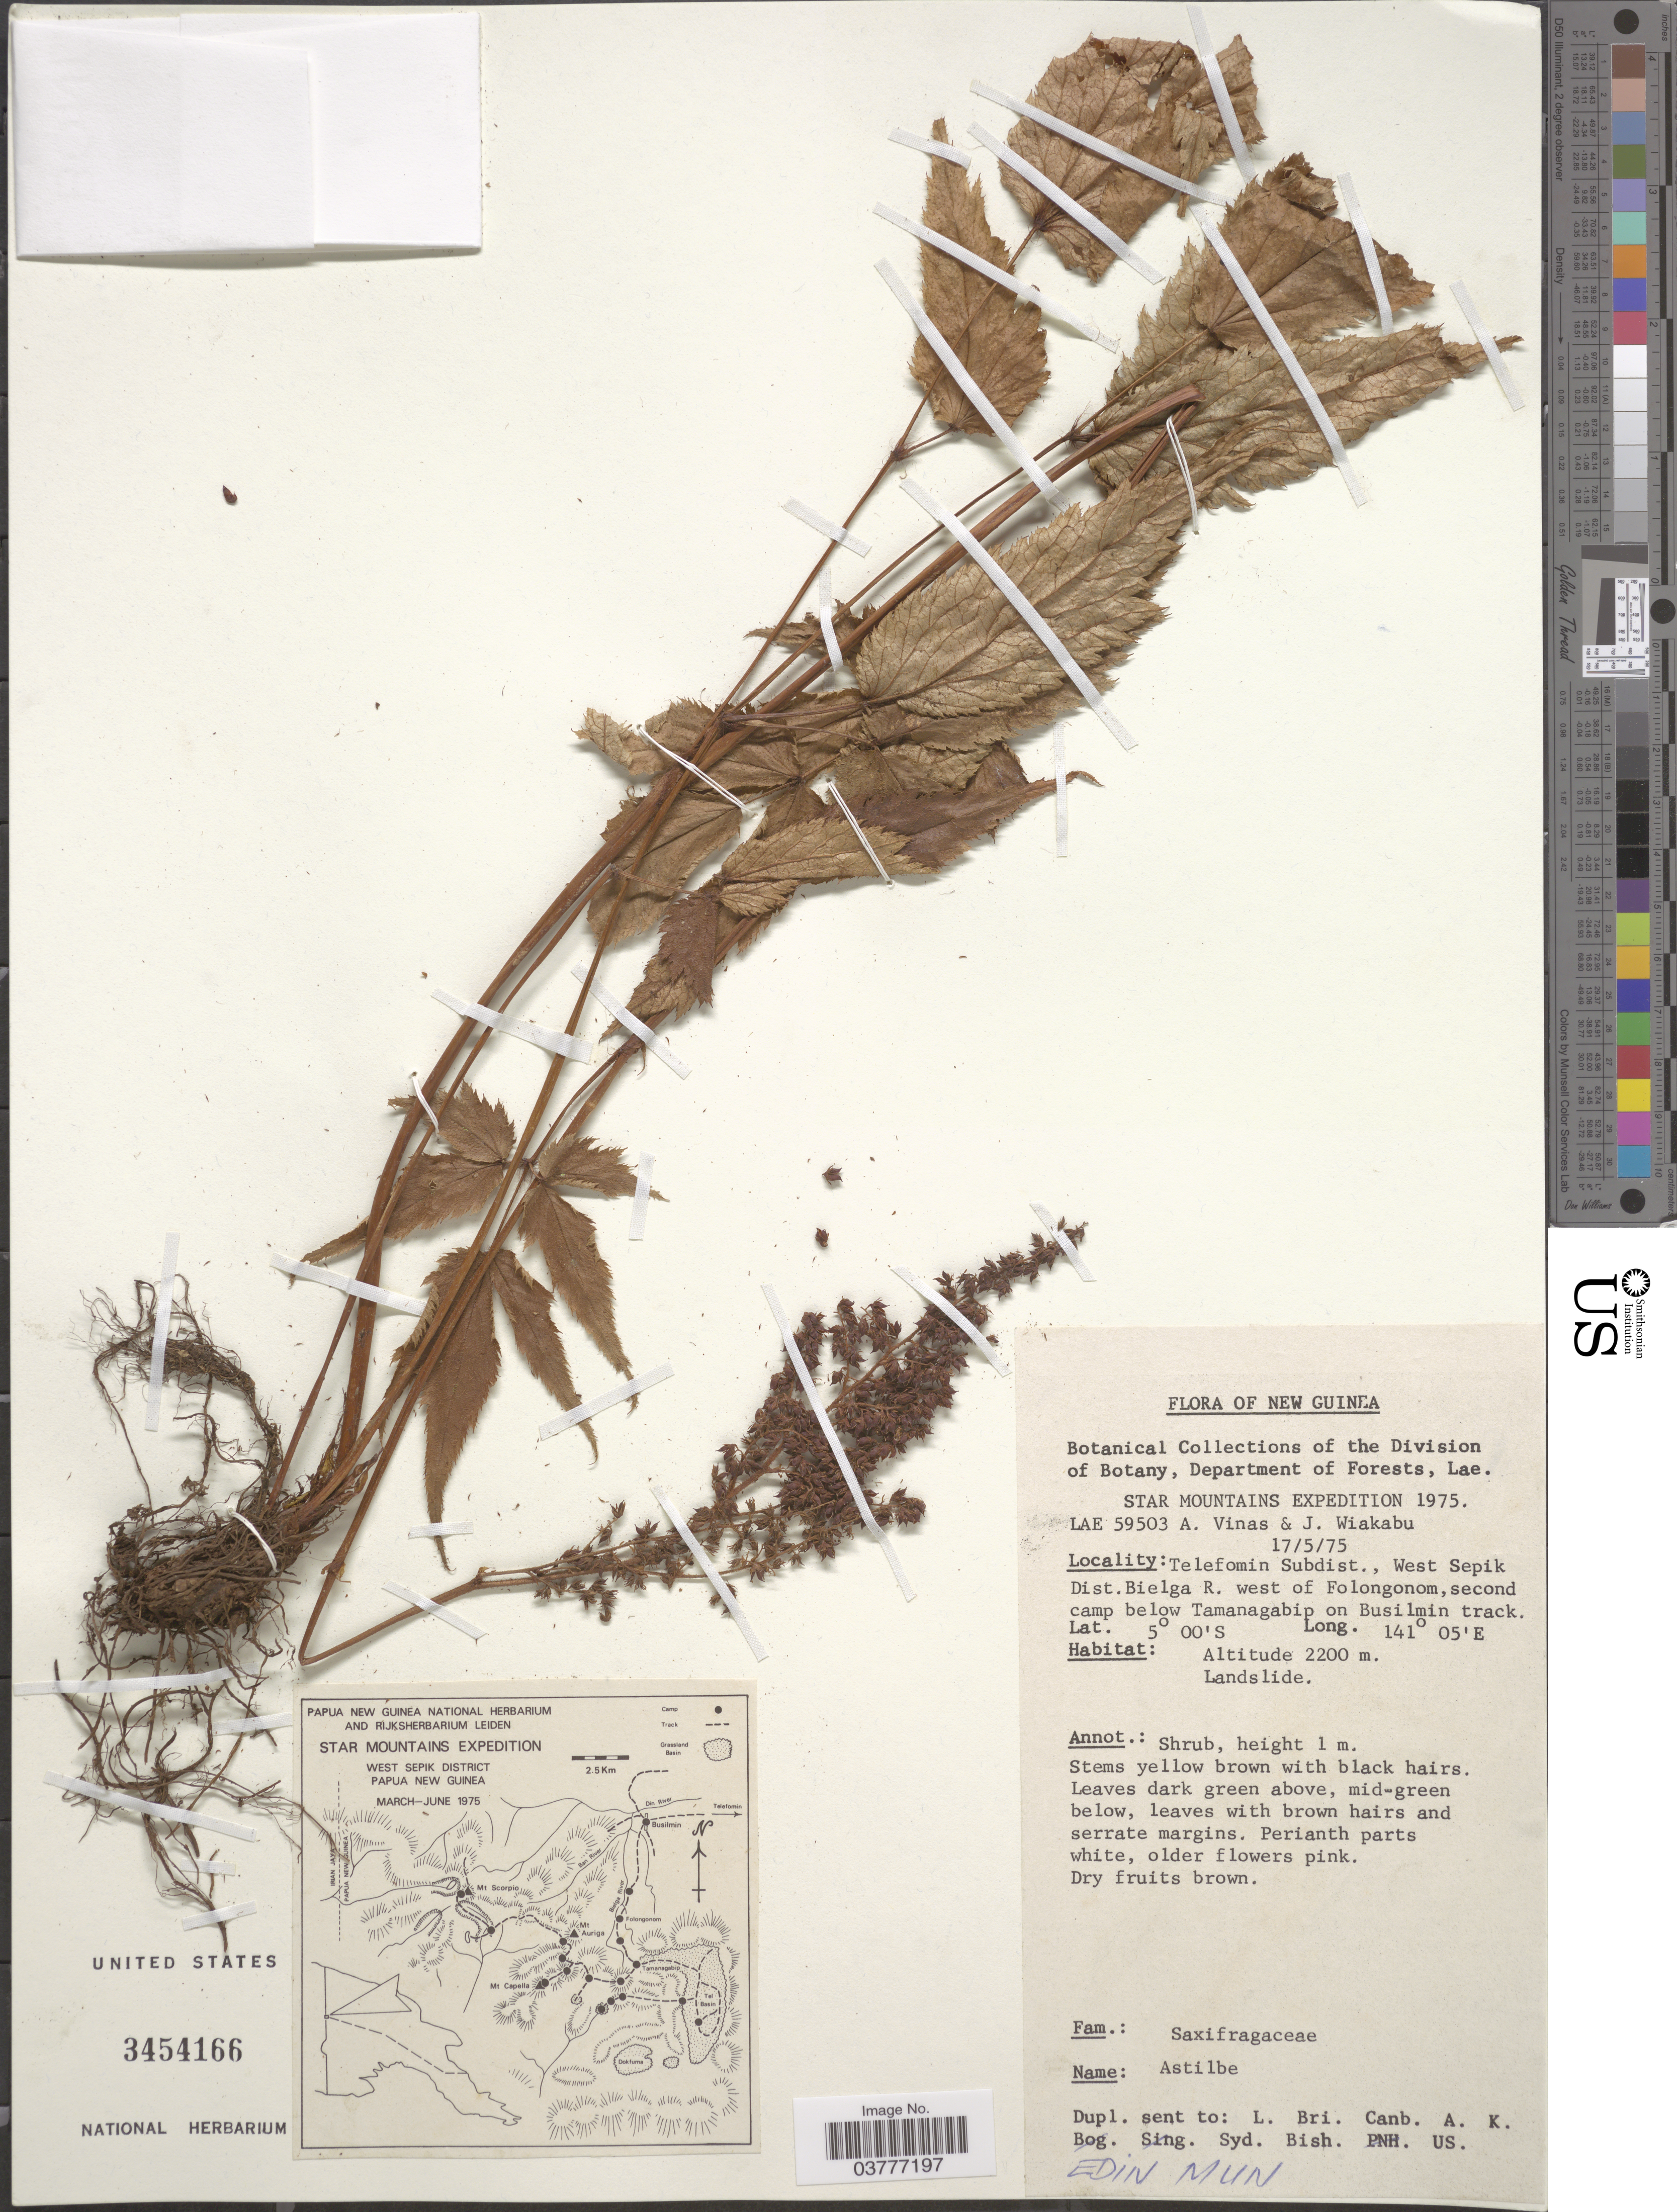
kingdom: Plantae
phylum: Tracheophyta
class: Magnoliopsida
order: Saxifragales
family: Saxifragaceae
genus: Astilbe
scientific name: Astilbe sp.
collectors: A. Vinas & J. Wiakabu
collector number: LAE59503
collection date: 1975-05-17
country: Papua New Guinea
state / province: Sandaun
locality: New Guinea. Star Mountains. Telefomin Subdist., West Sepik Dist. Bielga R. west of Folongonom, second camp below Tamanagabip on Busilmin track.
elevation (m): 2200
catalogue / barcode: US 3454166